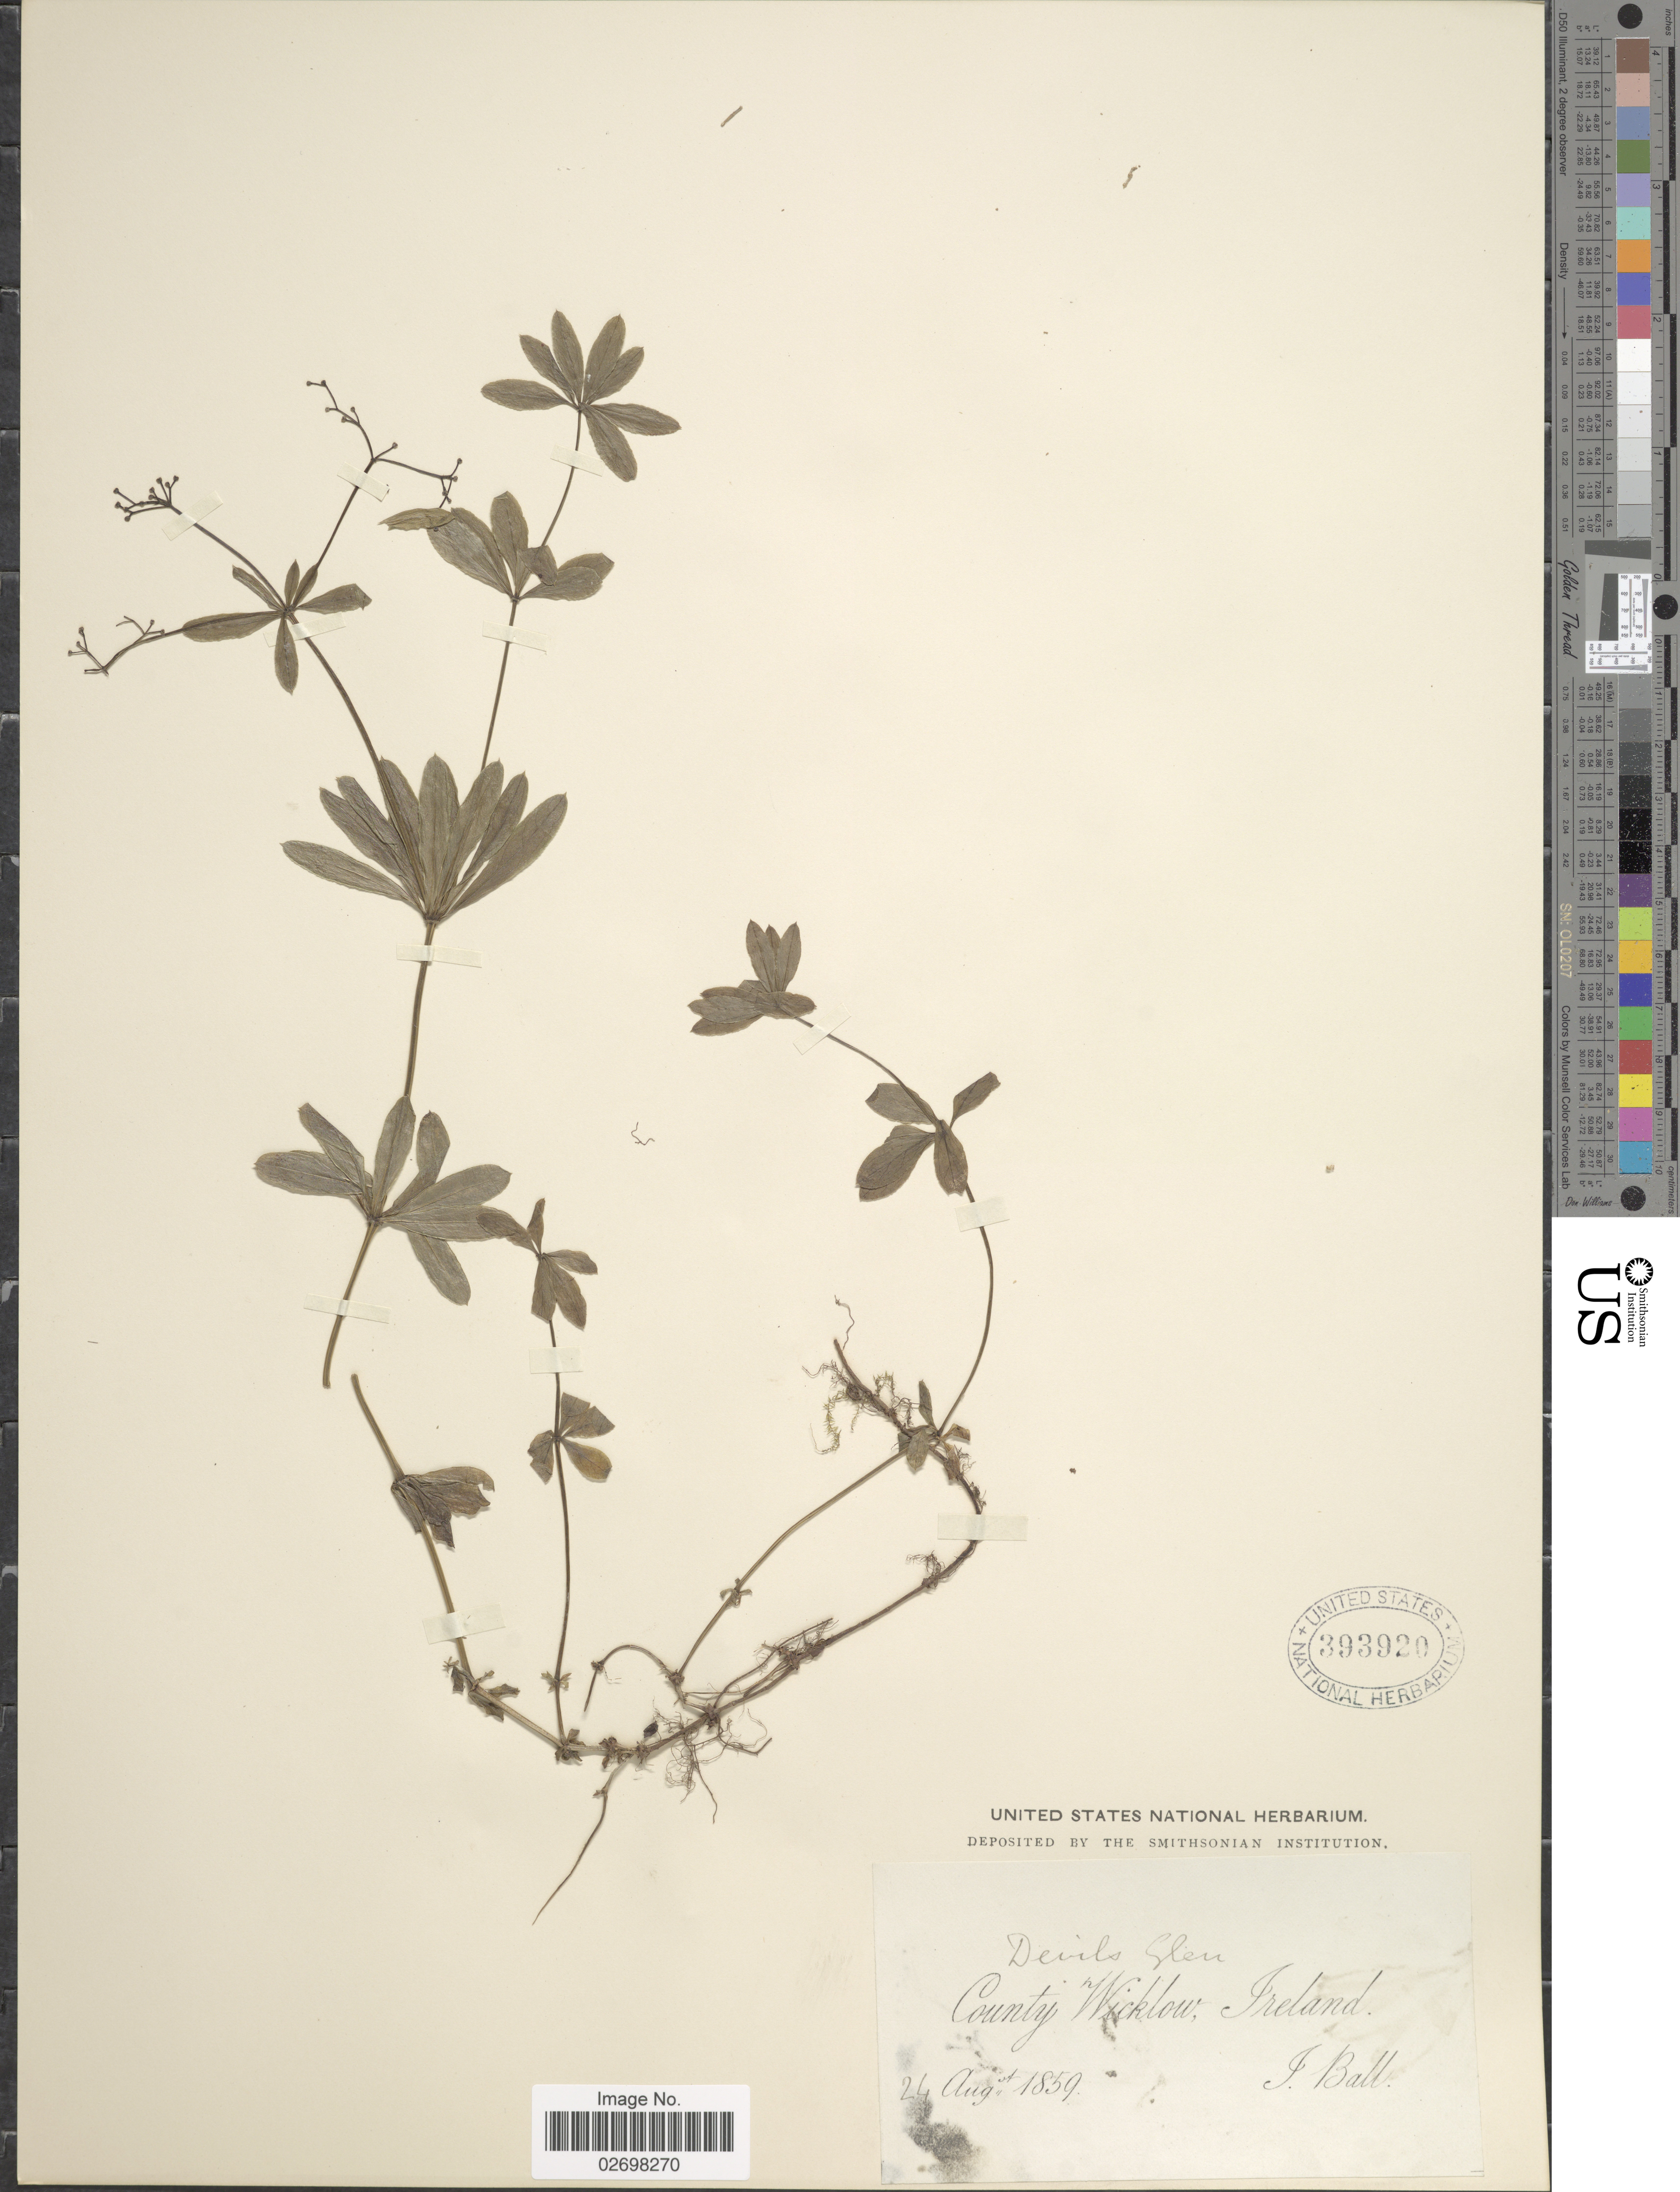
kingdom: Plantae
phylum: Tracheophyta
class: Magnoliopsida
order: Gentianales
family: Rubiaceae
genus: Galium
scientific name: Galium sp.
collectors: J. Ball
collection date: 1859-08-24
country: Ireland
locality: Devils Glen, County Wicklow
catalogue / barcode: US 393920